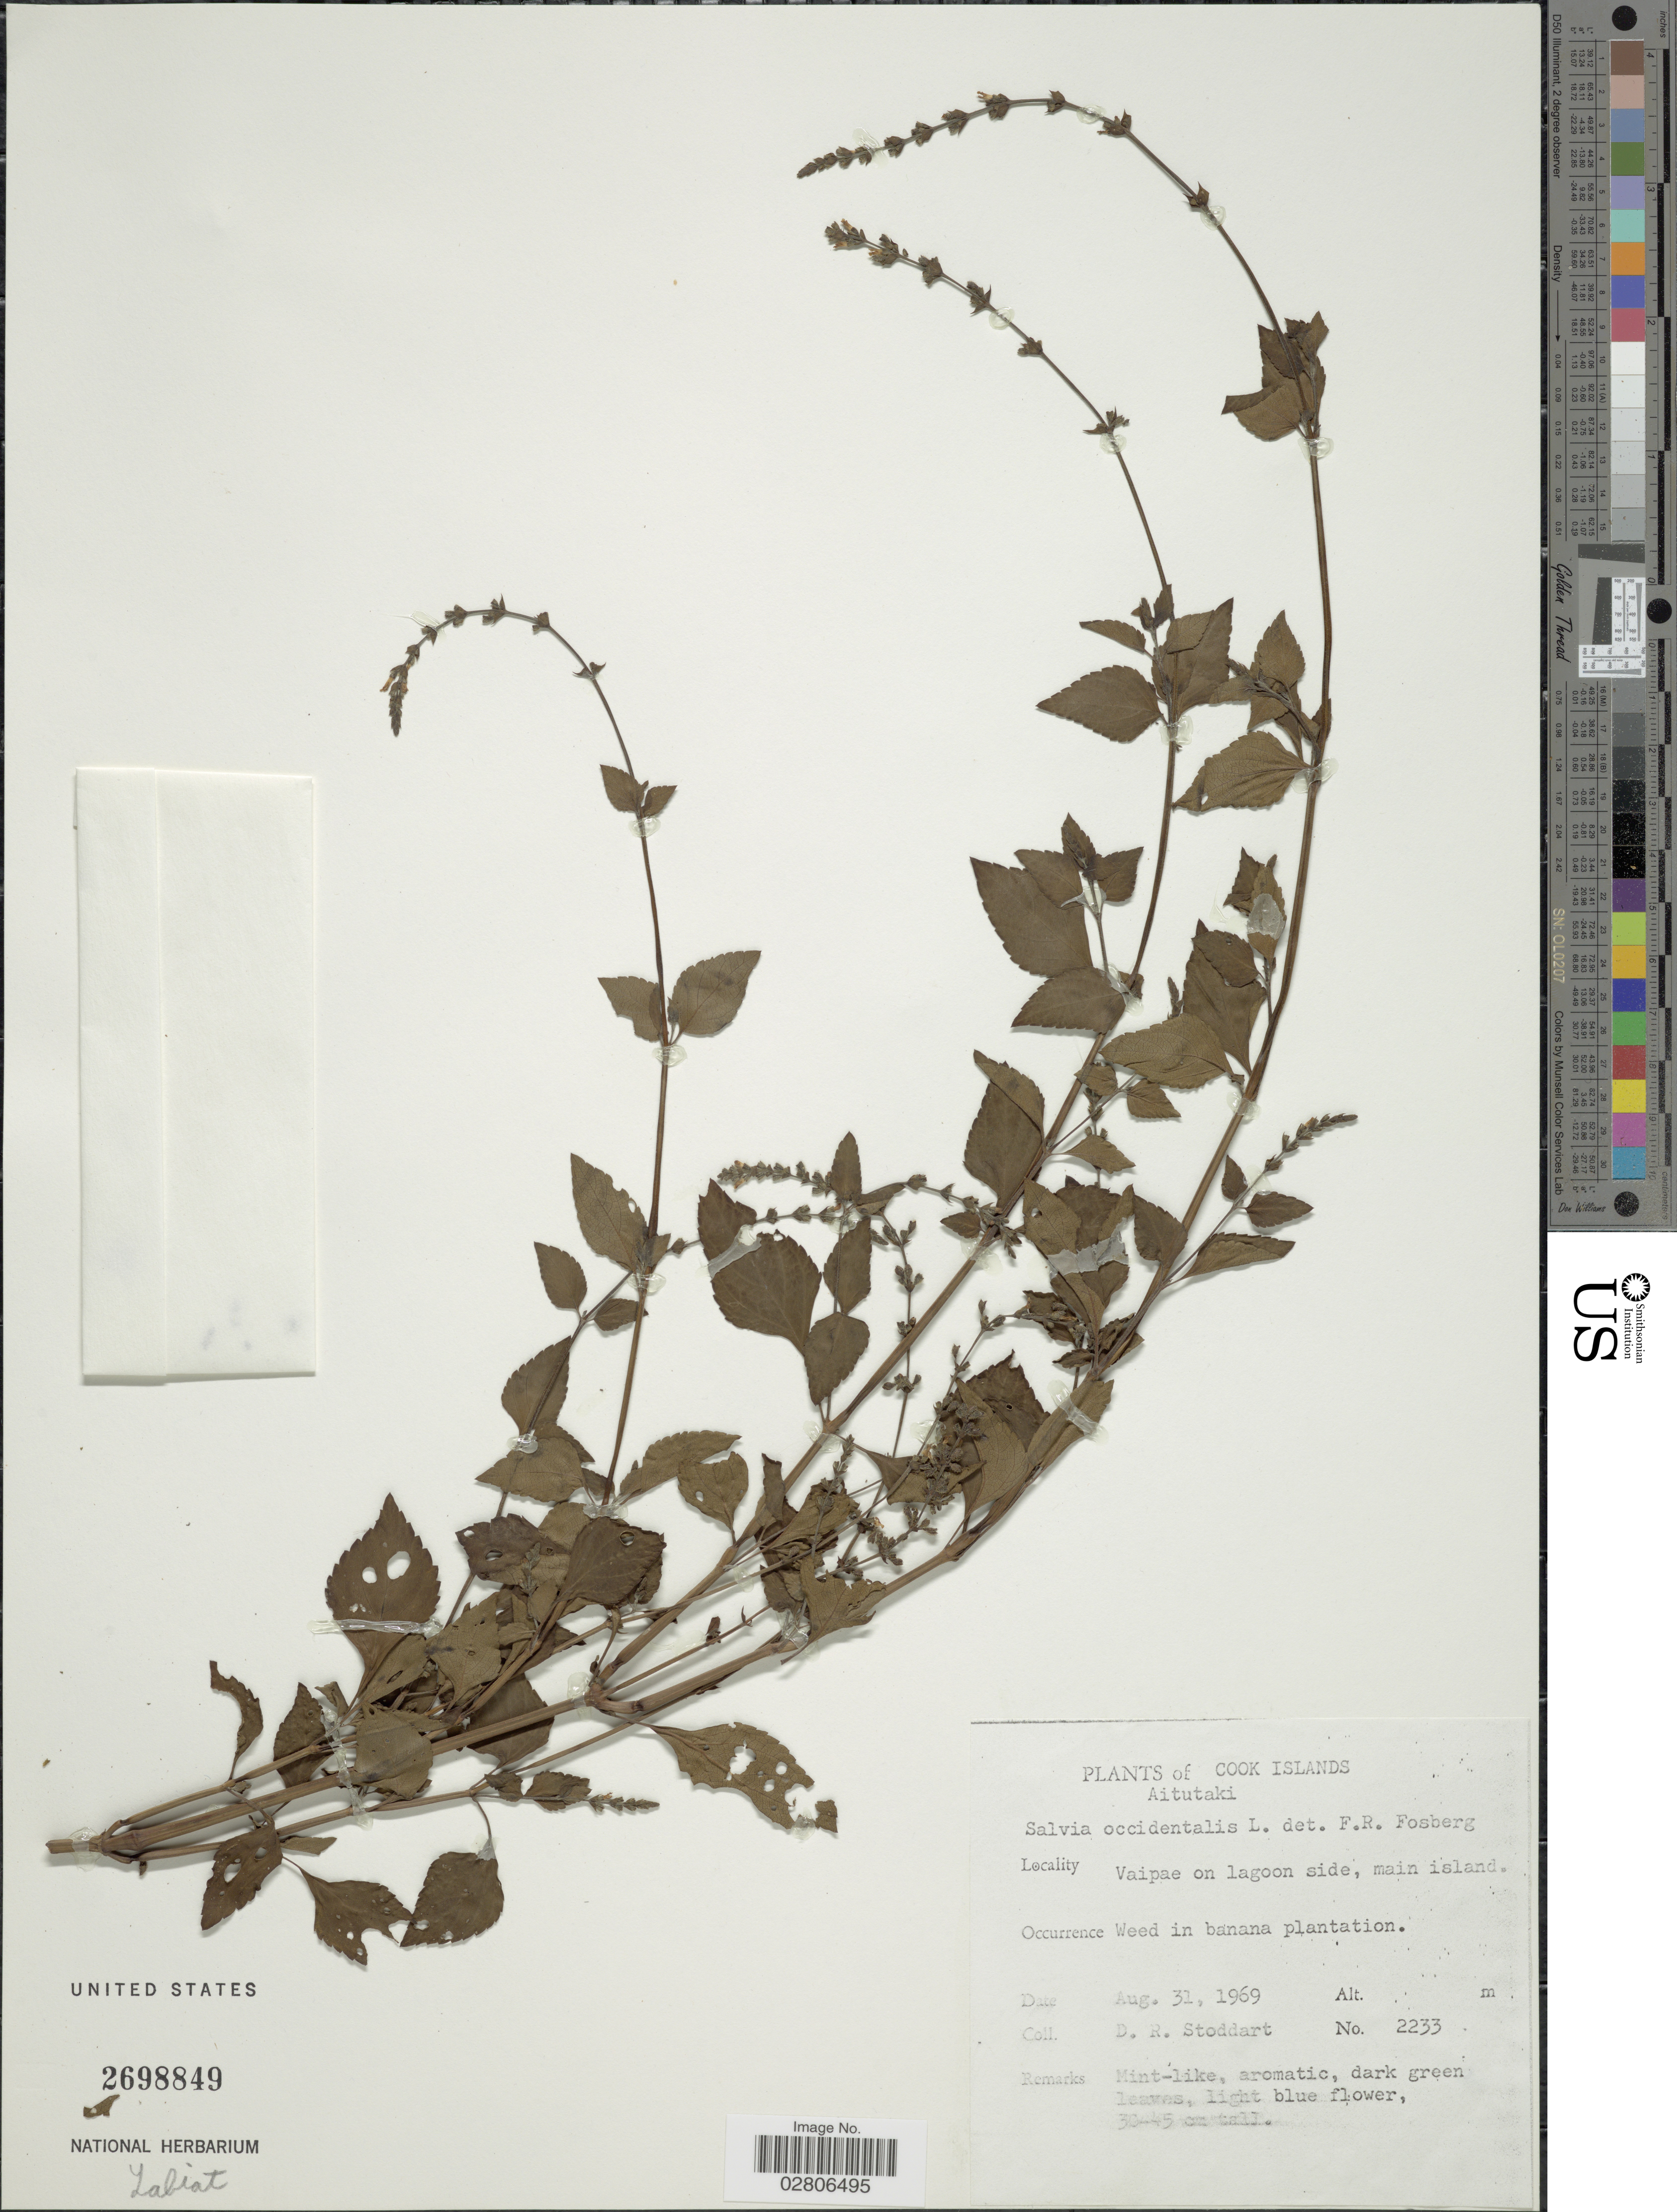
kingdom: Plantae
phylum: Tracheophyta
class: Magnoliopsida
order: Lamiales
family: Lamiaceae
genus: Salvia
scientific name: Salvia occidentalis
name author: Sw.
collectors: D. R. Stoddart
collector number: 2233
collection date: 1969-08-31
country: Cook Islands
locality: Aitutaki. Vaipae on lagoon side, main island.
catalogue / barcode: US 2698849